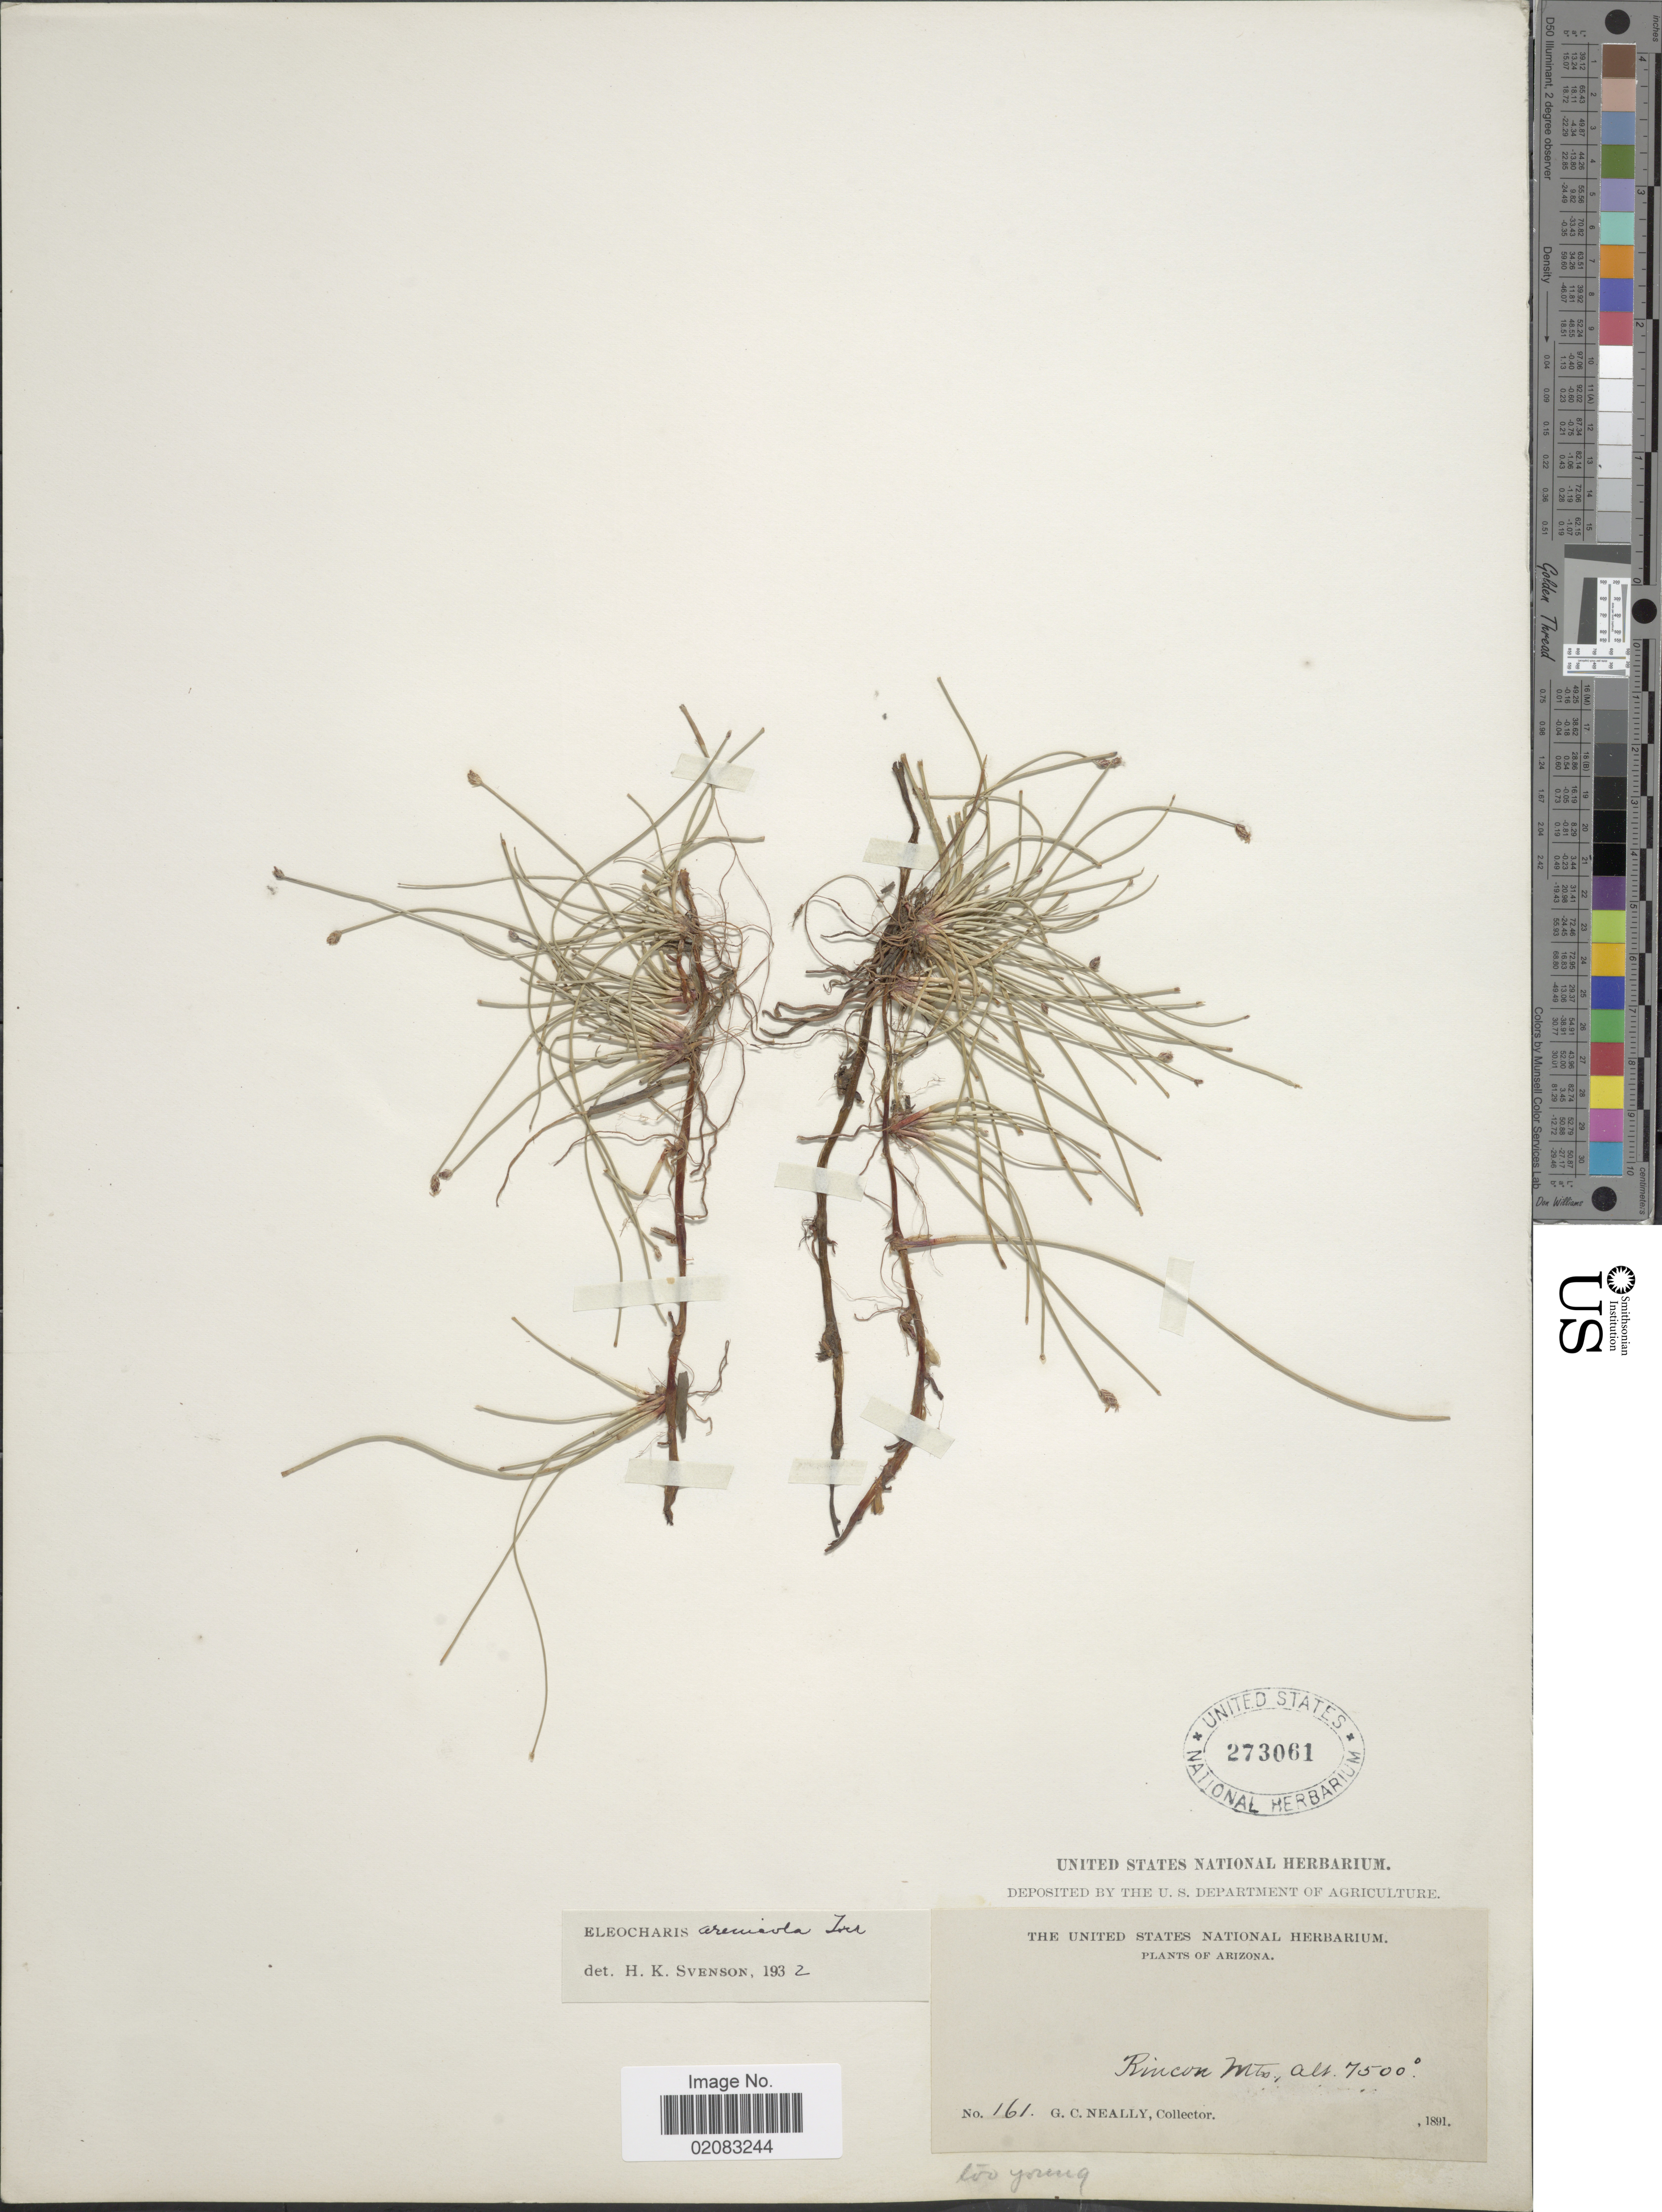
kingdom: Plantae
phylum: Tracheophyta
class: Liliopsida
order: Poales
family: Cyperaceae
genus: Eleocharis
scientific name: Eleocharis montevidensis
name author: Kunth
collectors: G. Neally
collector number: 161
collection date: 1891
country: United States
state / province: Arizona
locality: Rincon Mts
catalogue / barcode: US 273061